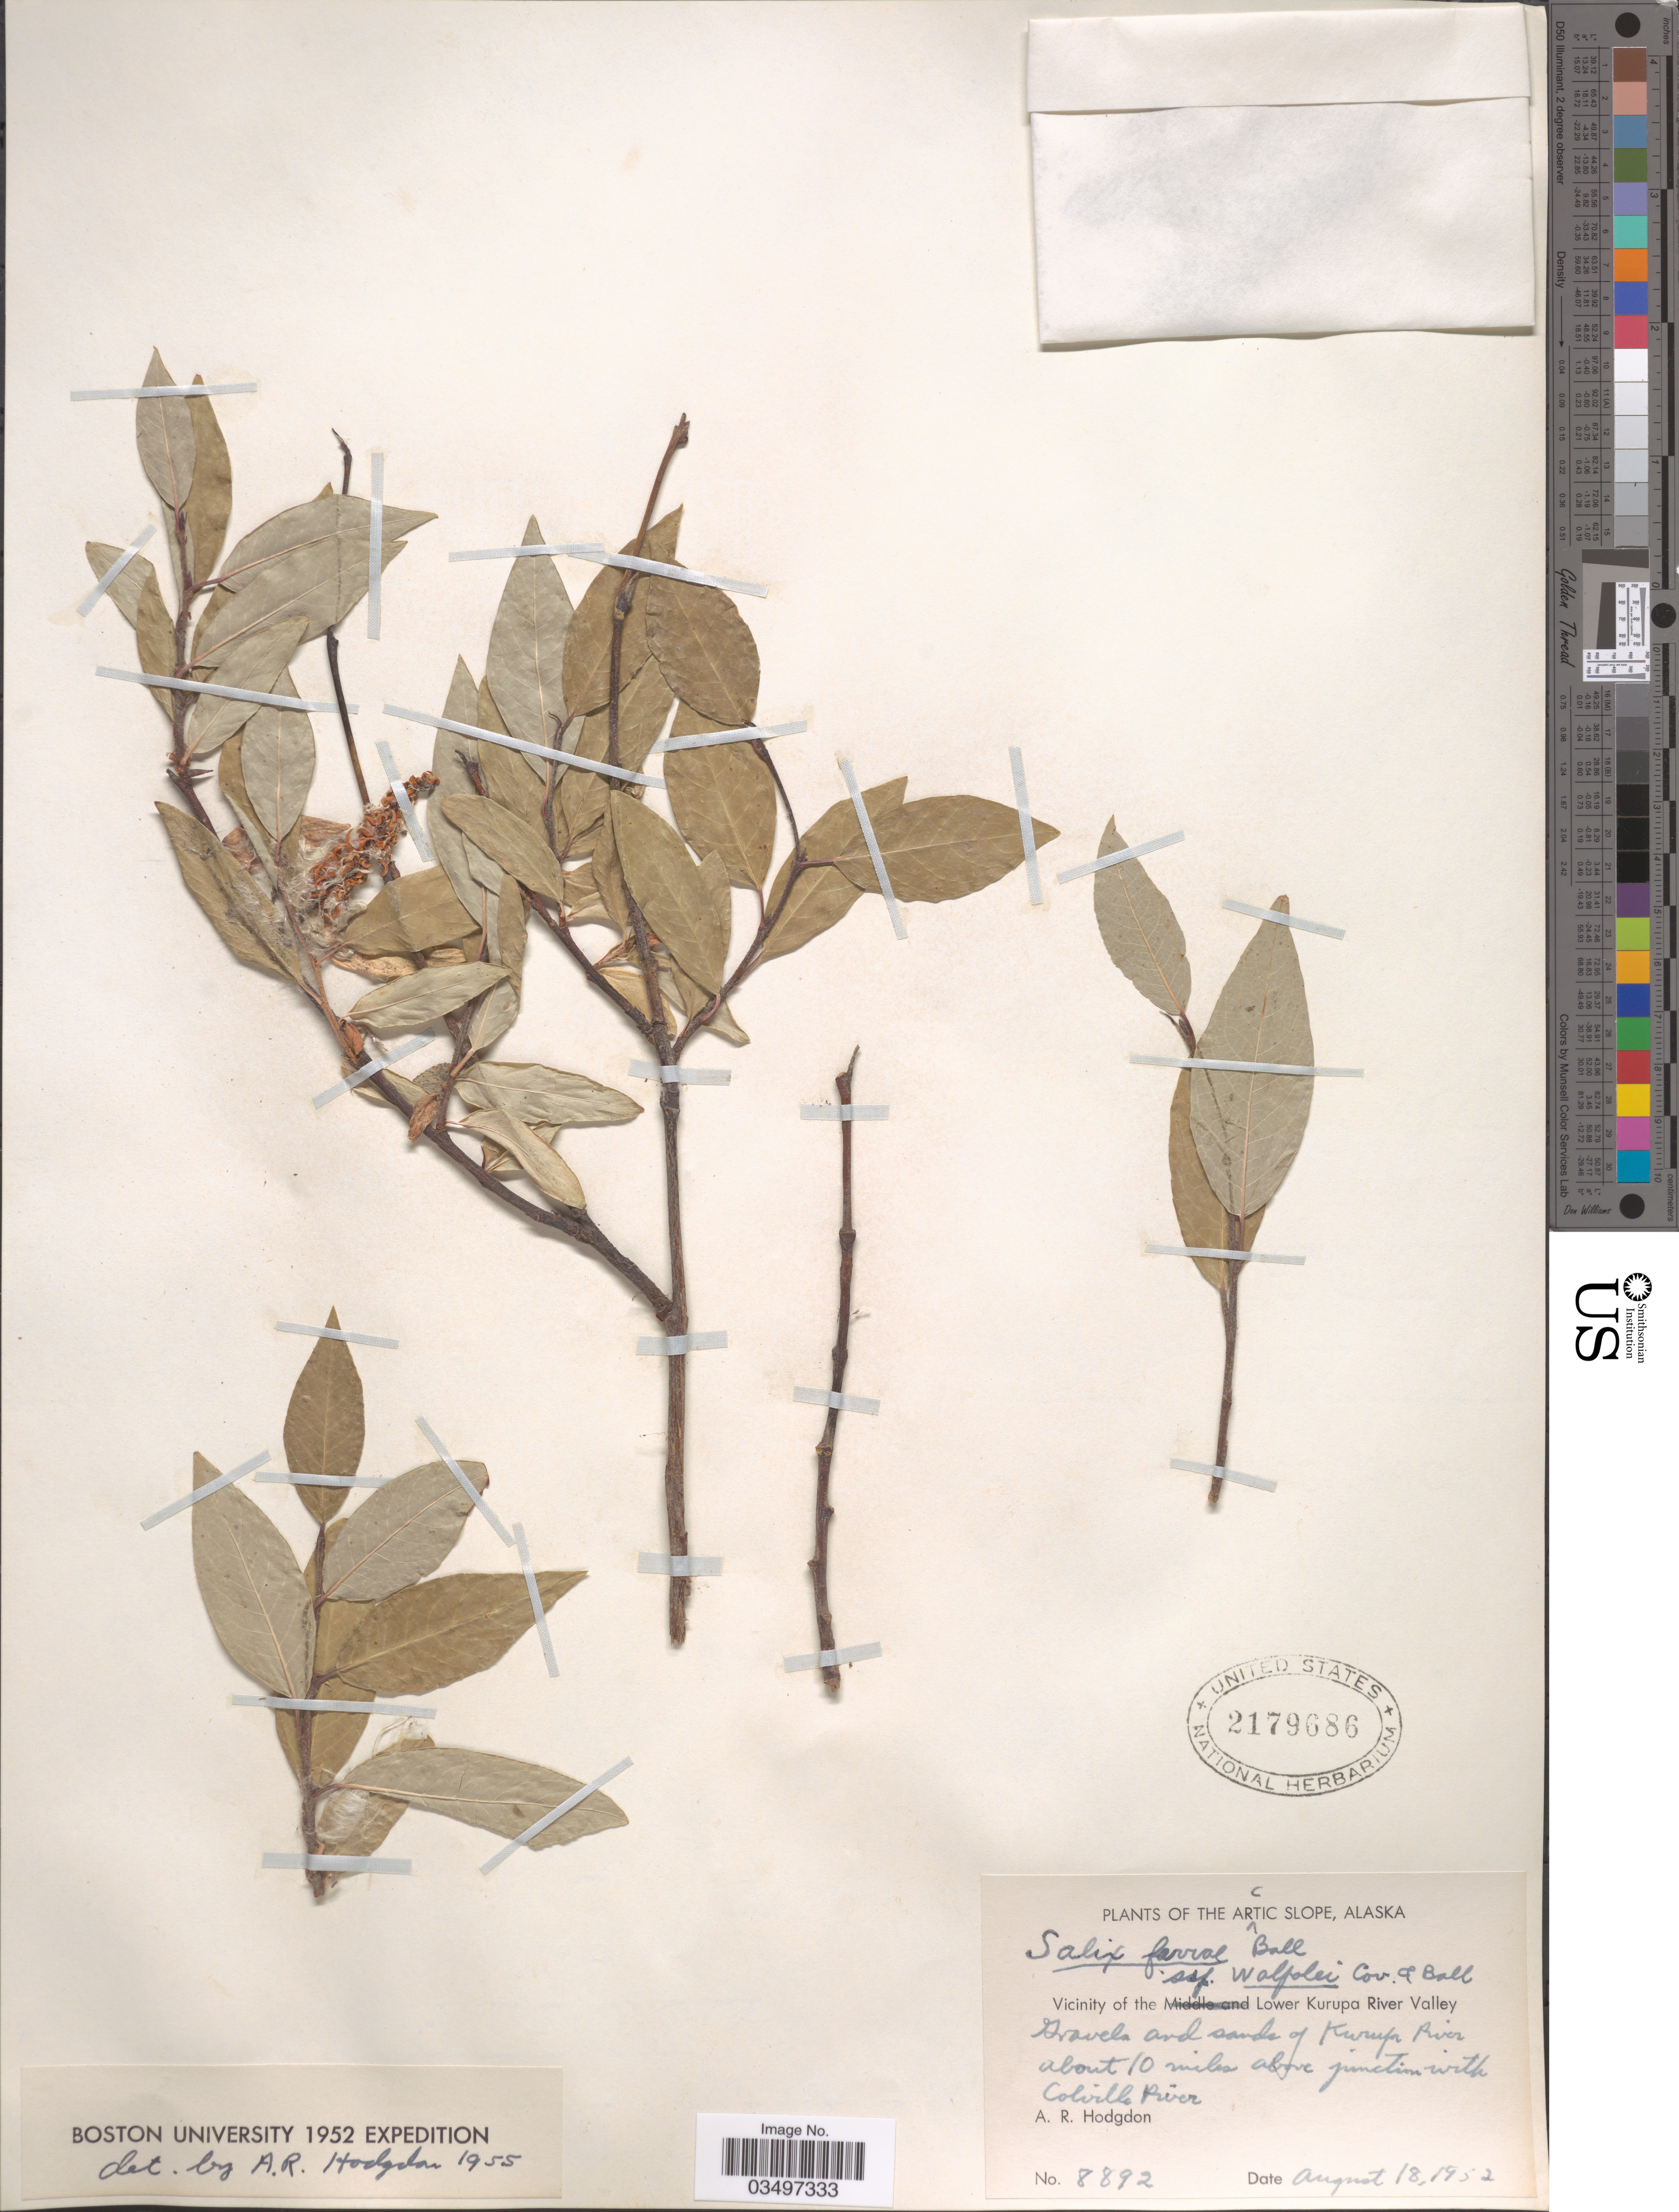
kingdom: Plantae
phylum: Tracheophyta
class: Magnoliopsida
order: Malpighiales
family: Salicaceae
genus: Salix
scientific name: Salix farrae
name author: C.R. Ball in Standl.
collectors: A. R. Hodgdon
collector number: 8892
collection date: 1952-08-18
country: United States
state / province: Alaska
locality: Arctic Slope. Vicinity of the Lower Kurupa River Valley. Gravels and sands of Kurupa River about 10 miles above junction with Colville River.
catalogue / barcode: US 2179686